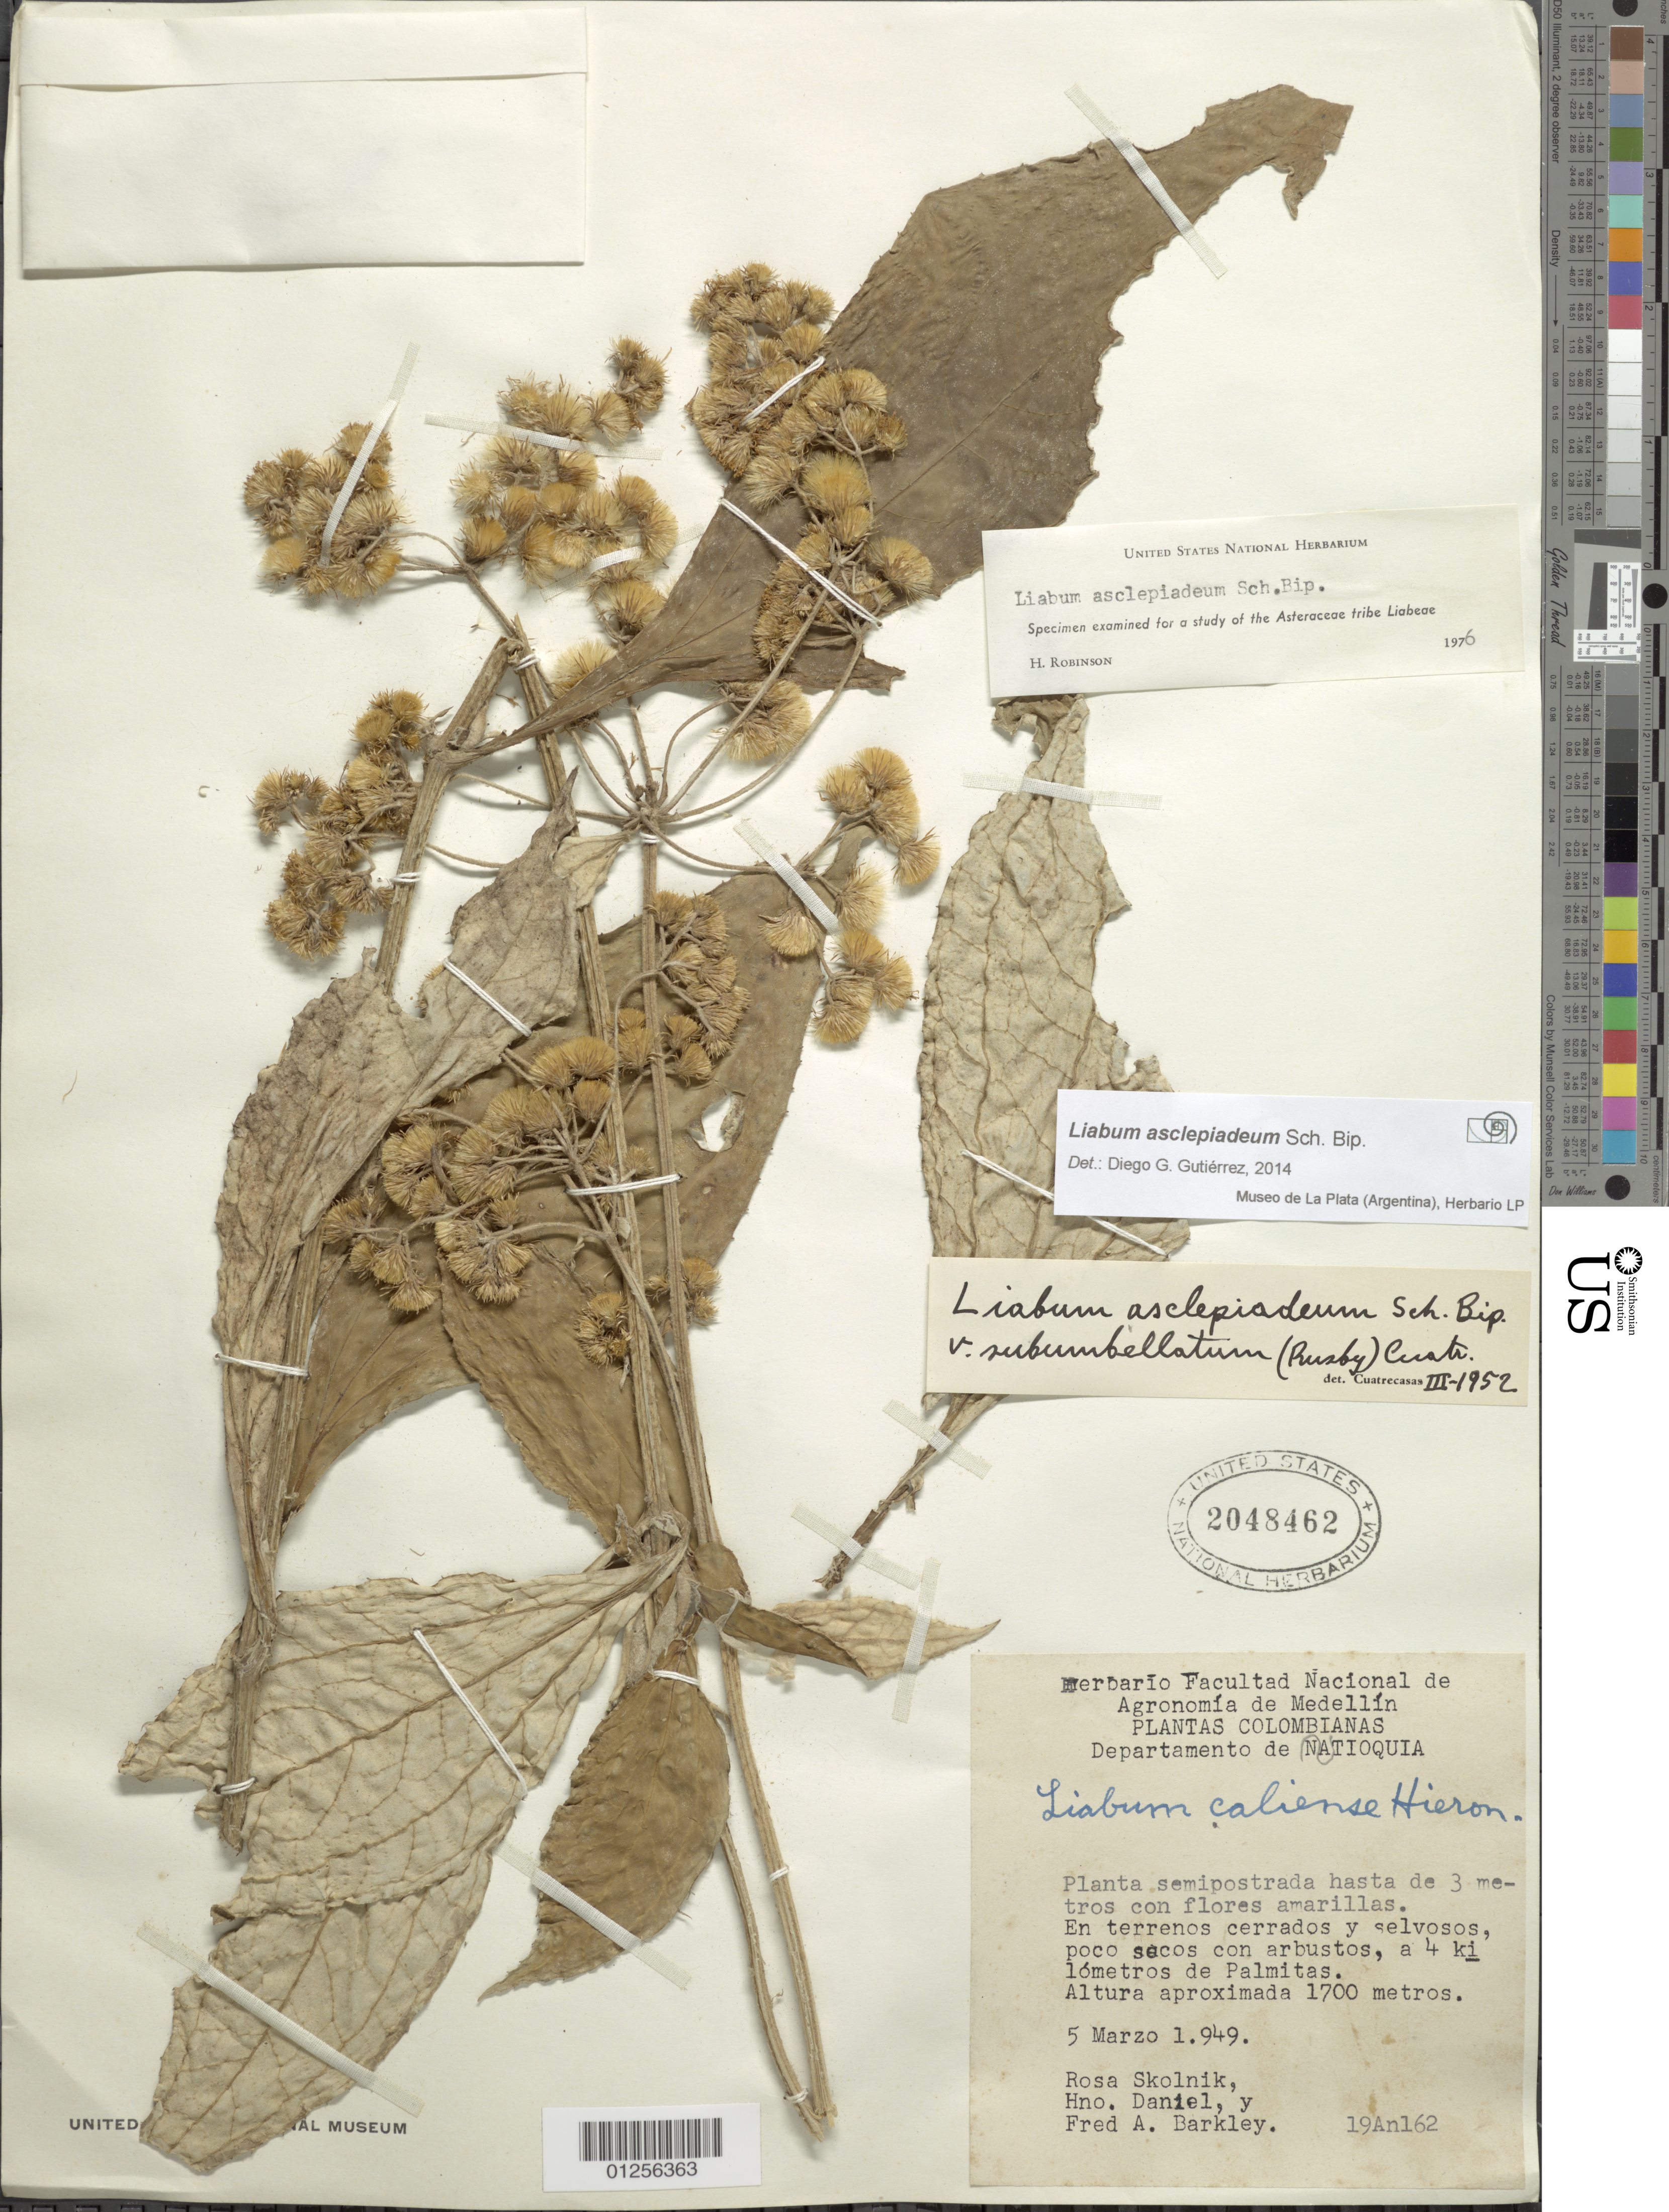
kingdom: Plantae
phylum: Tracheophyta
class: Magnoliopsida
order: Asterales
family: Asteraceae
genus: Liabum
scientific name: Liabum asclepiadeum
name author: Sch. Bip.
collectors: R. Skolnik, H. Daniel & F. A. Barkley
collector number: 19An162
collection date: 1949-02-05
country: Colombia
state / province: Antioquia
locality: Departamento de Antioquia.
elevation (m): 1700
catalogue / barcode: US 2048462